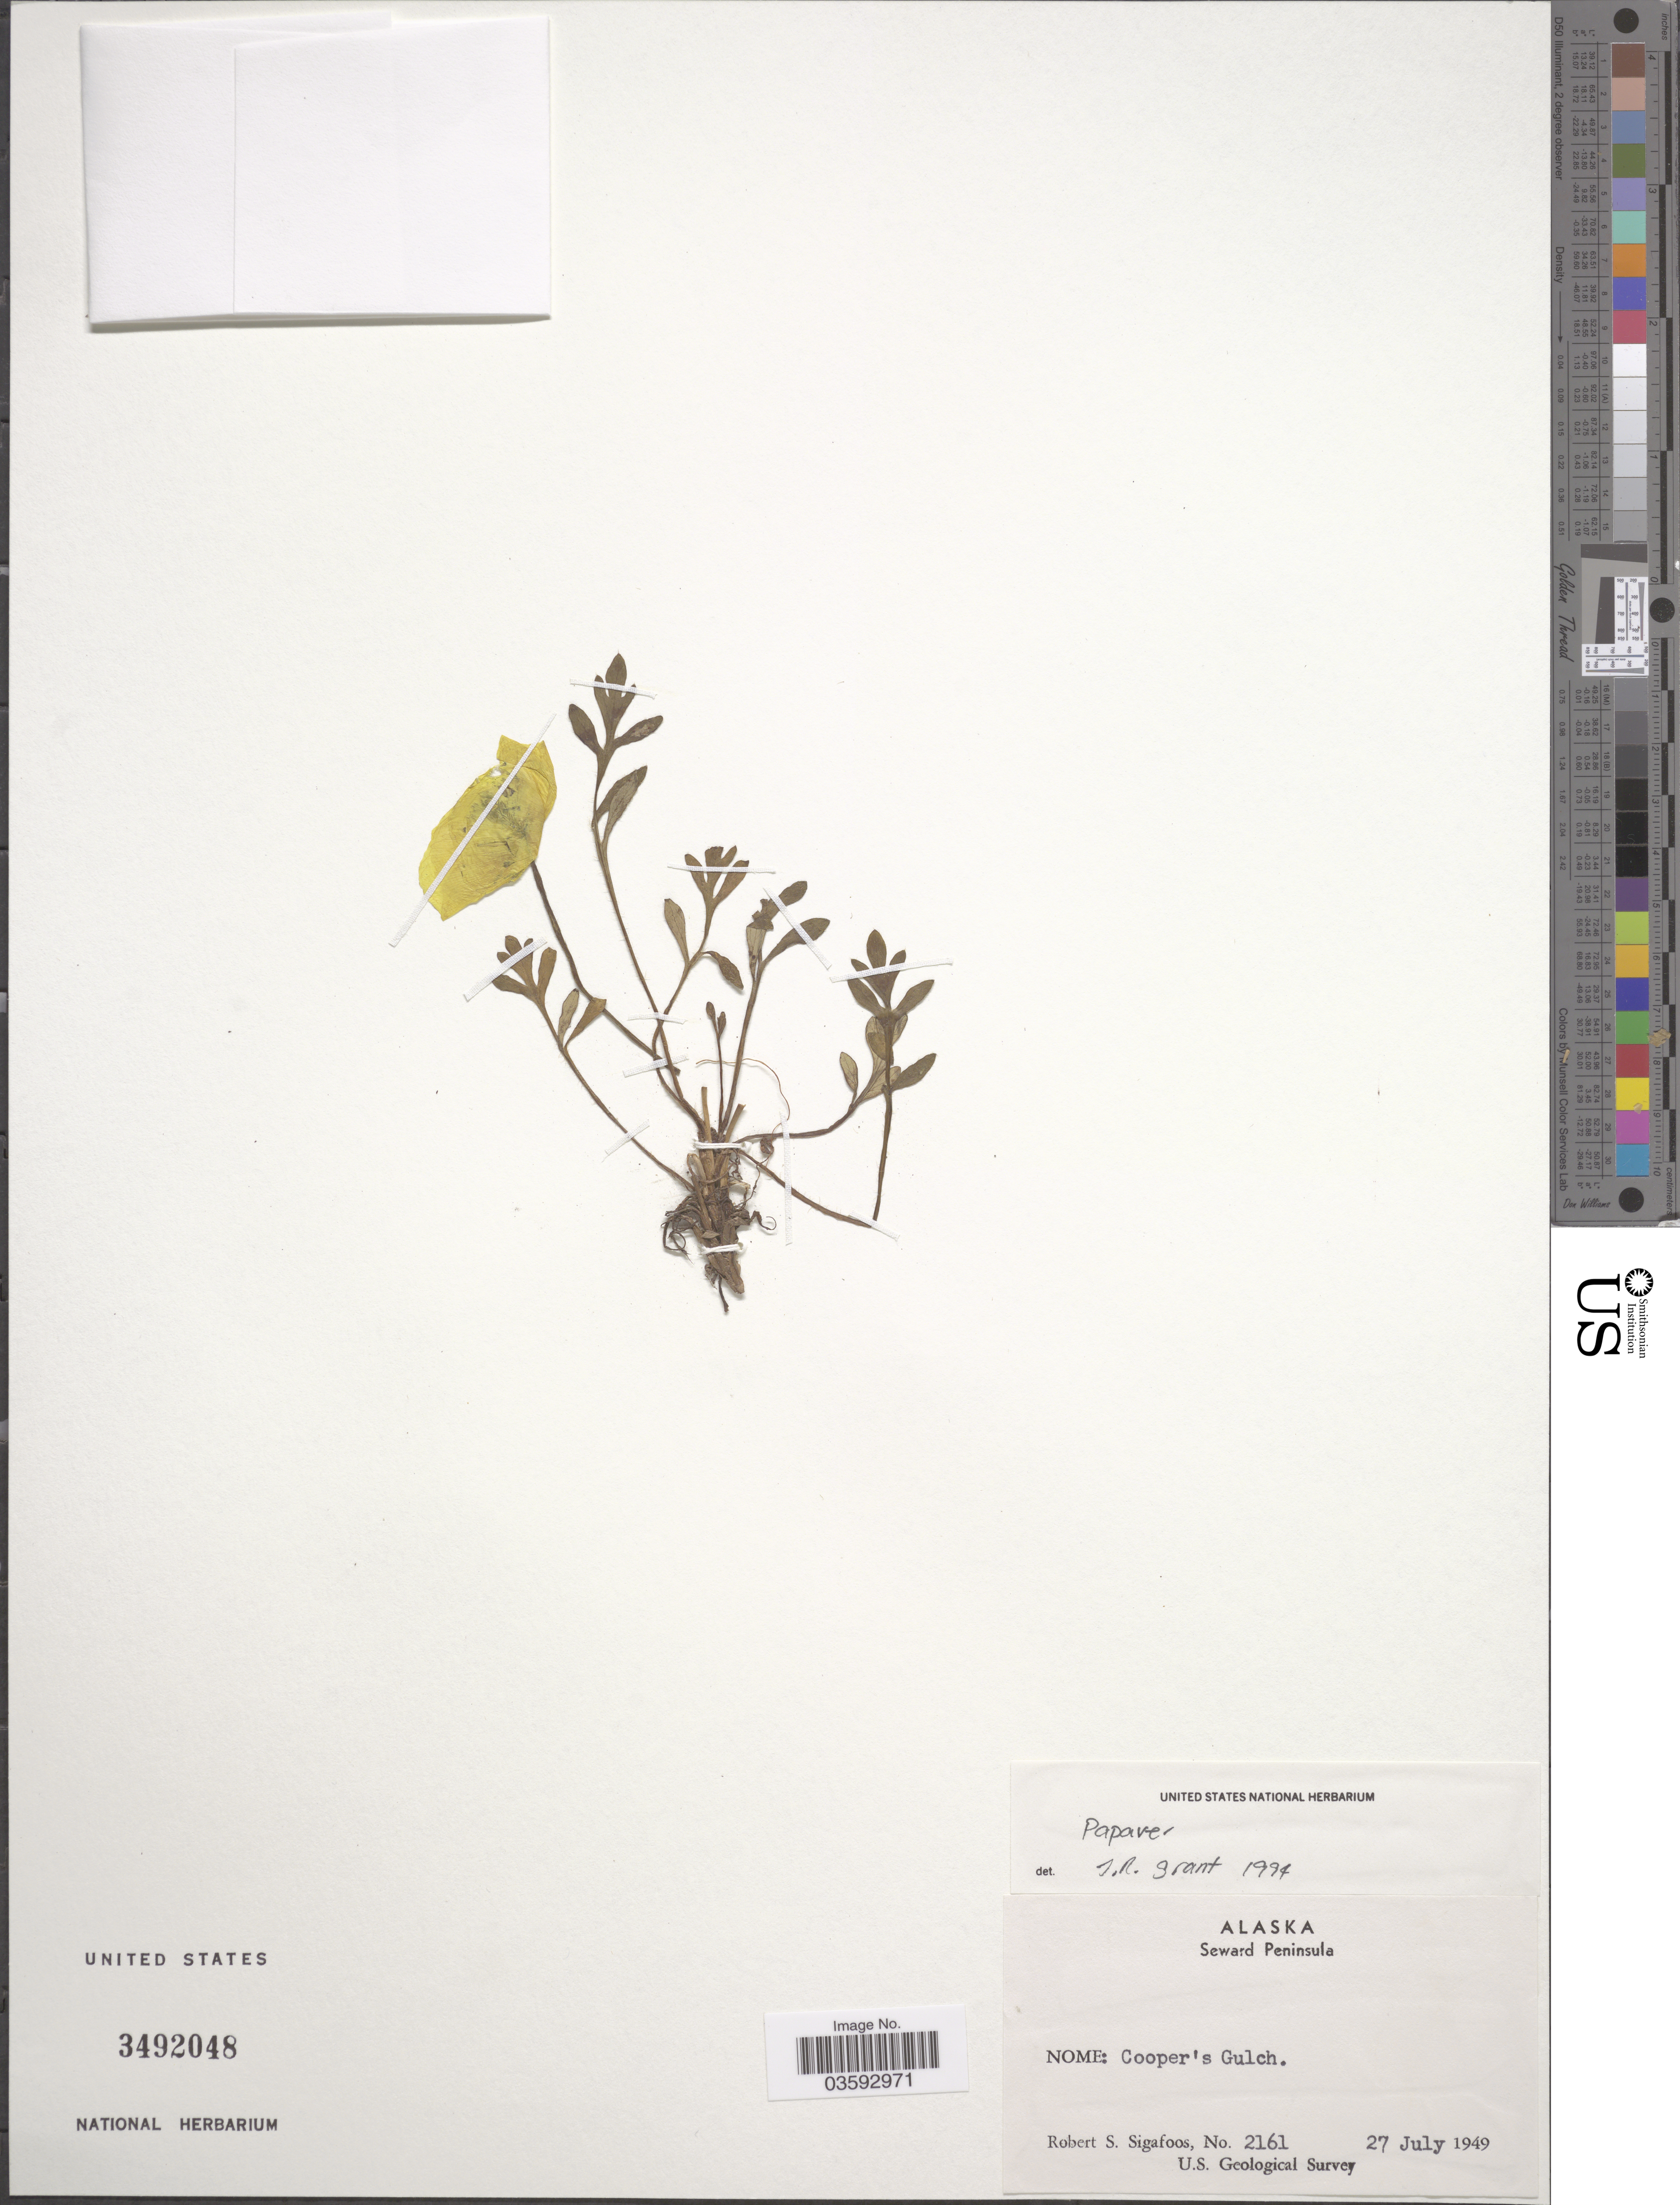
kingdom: Plantae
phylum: Tracheophyta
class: Magnoliopsida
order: Ranunculales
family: Papaveraceae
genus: Papaver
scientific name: Papaver sp.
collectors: R. Sigafoos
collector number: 2161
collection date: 1949-07-27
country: United States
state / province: Alaska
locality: Seward Peninsula. Nome: Cooper's Gulch.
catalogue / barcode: US 3492048